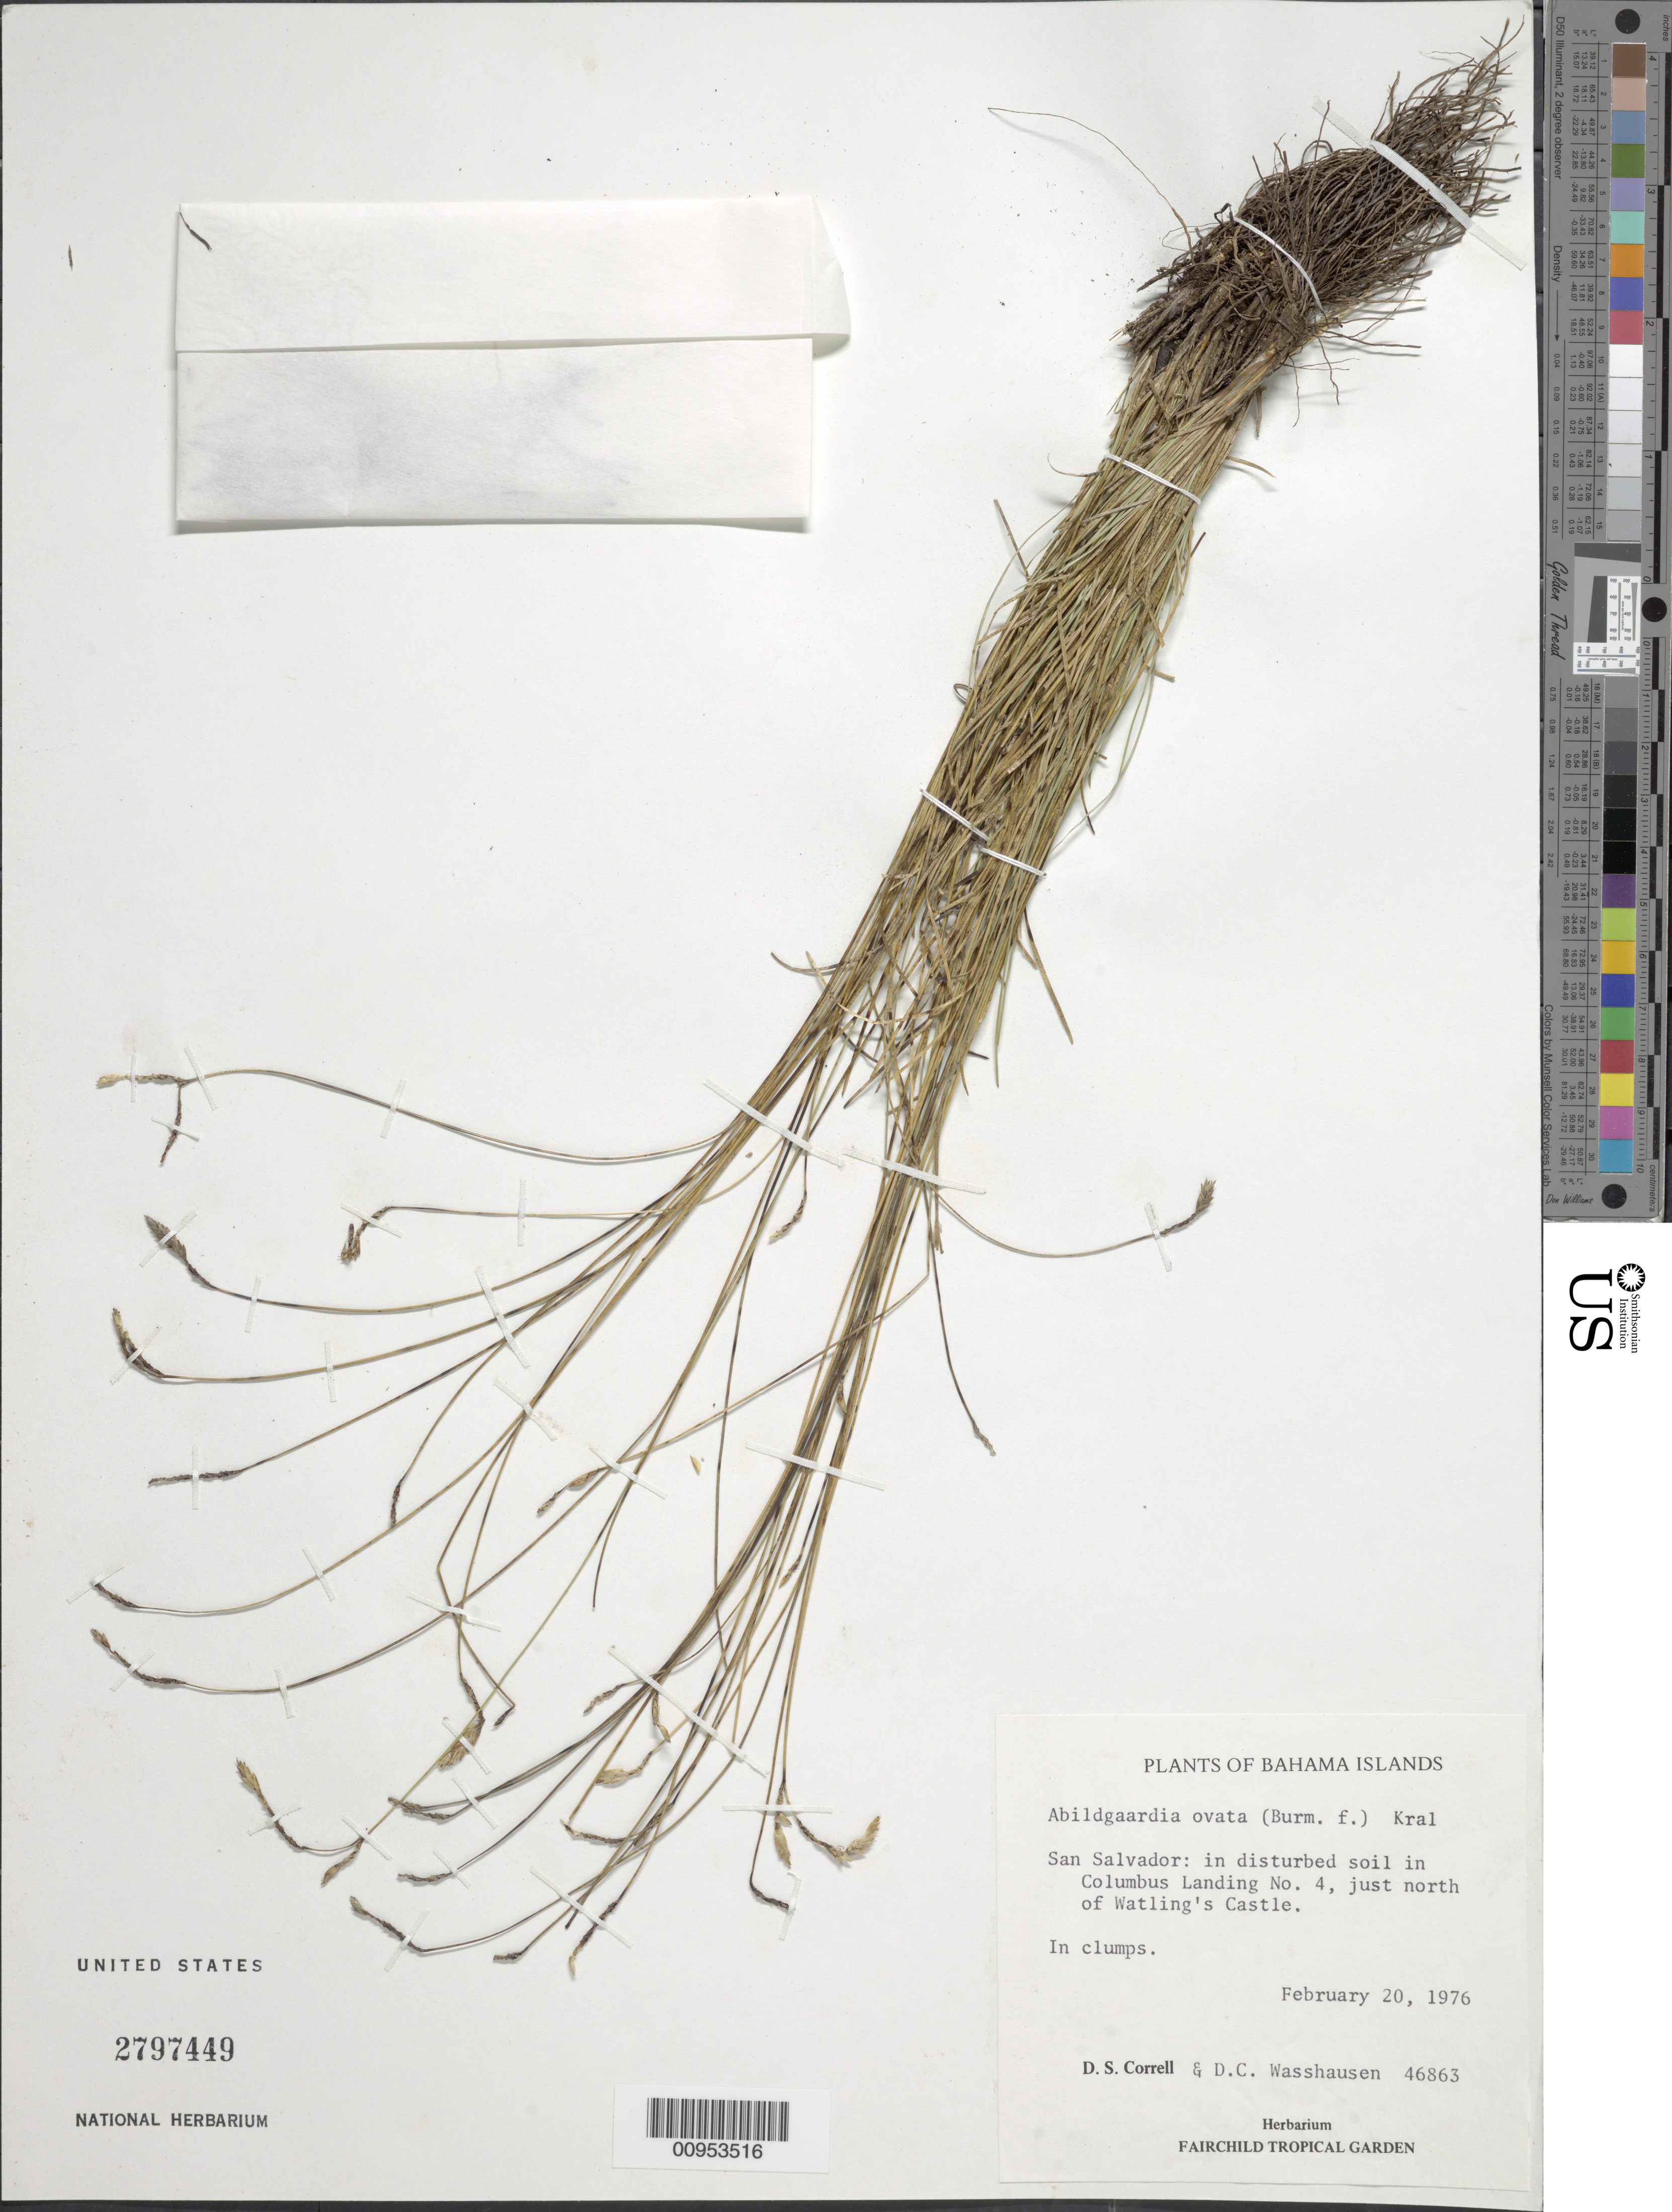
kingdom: Plantae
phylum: Tracheophyta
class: Liliopsida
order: Poales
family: Cyperaceae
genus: Abildgaardia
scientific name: Abildgaardia ovata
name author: (Burm. f.) Kral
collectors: D. S. Correll & D. C. Wasshausen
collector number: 46863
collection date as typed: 20 Feb 1976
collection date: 1976-02-20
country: Bahamas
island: San Salvador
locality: In Columbus Landing No. 4, just north of Watling's Castle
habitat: In disturbed soil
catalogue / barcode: US 2797449